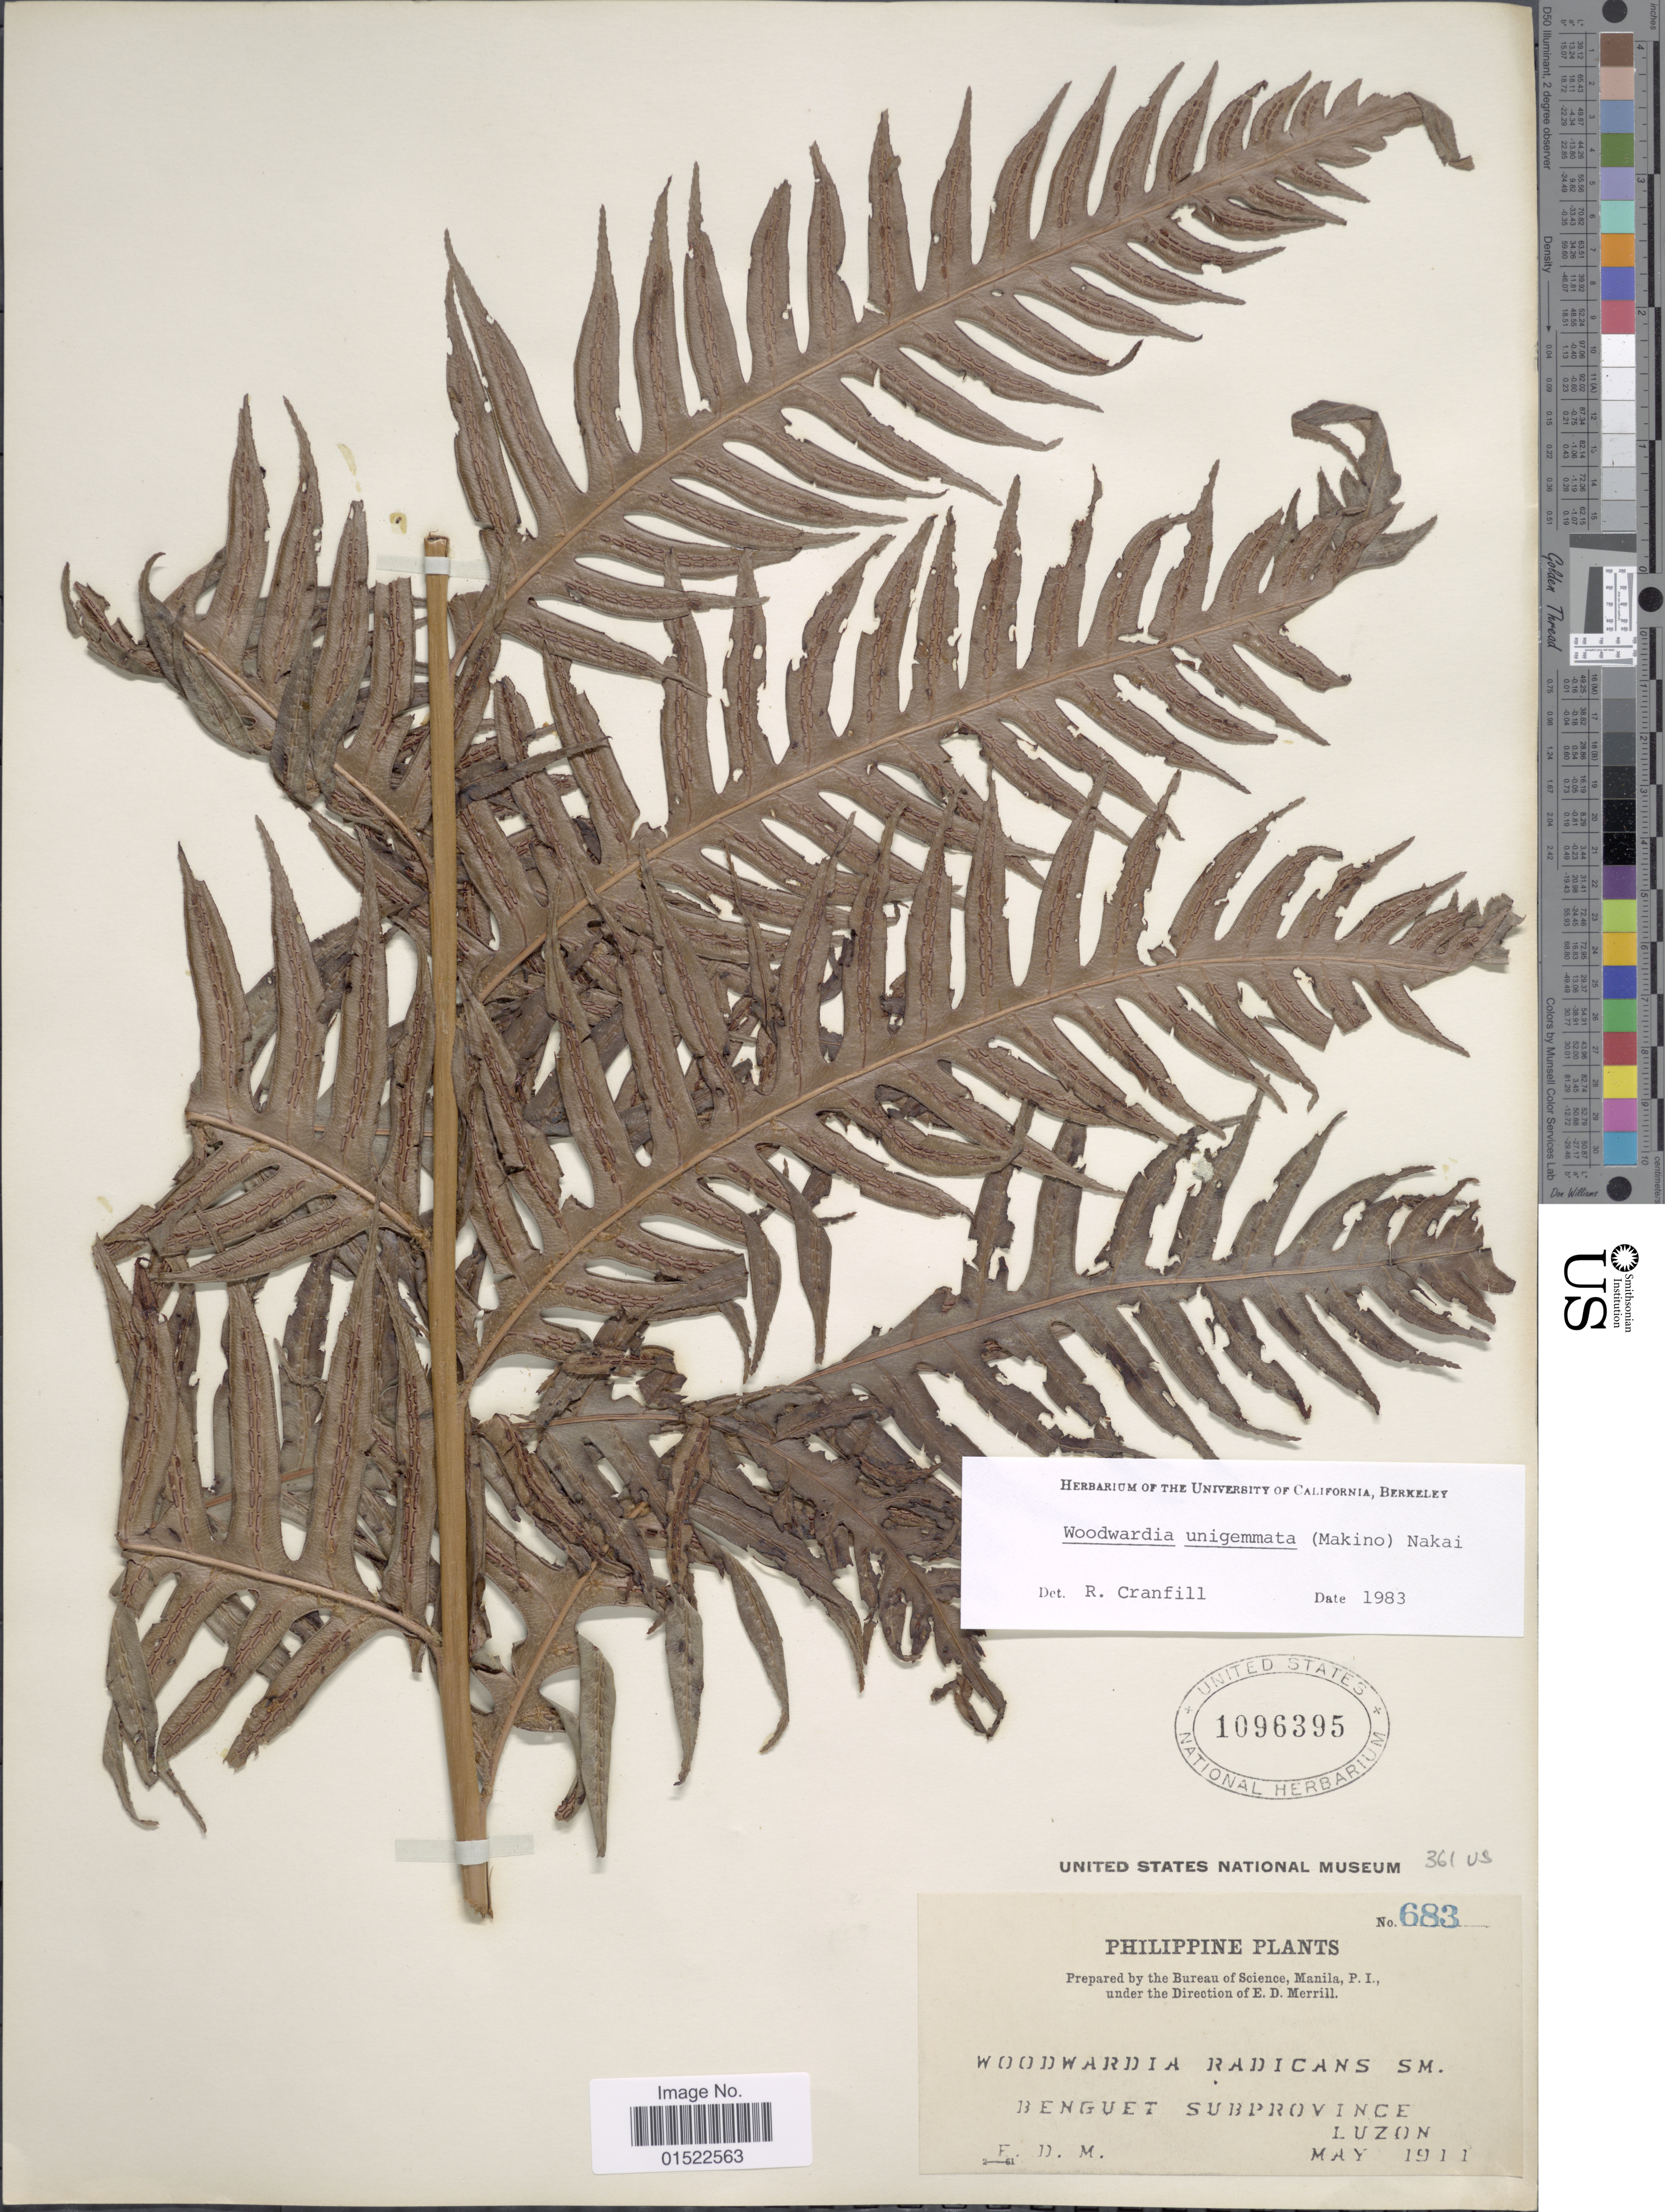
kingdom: Plantae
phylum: Tracheophyta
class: Polypodiopsida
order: Polypodiales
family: Blechnaceae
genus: Woodwardia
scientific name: Woodwardia unigemmata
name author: (Makino) Nakai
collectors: E. D. Merrill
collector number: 683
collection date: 1911-05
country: Philippines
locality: Benguet, Subprovince Luzon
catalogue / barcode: US 1096395